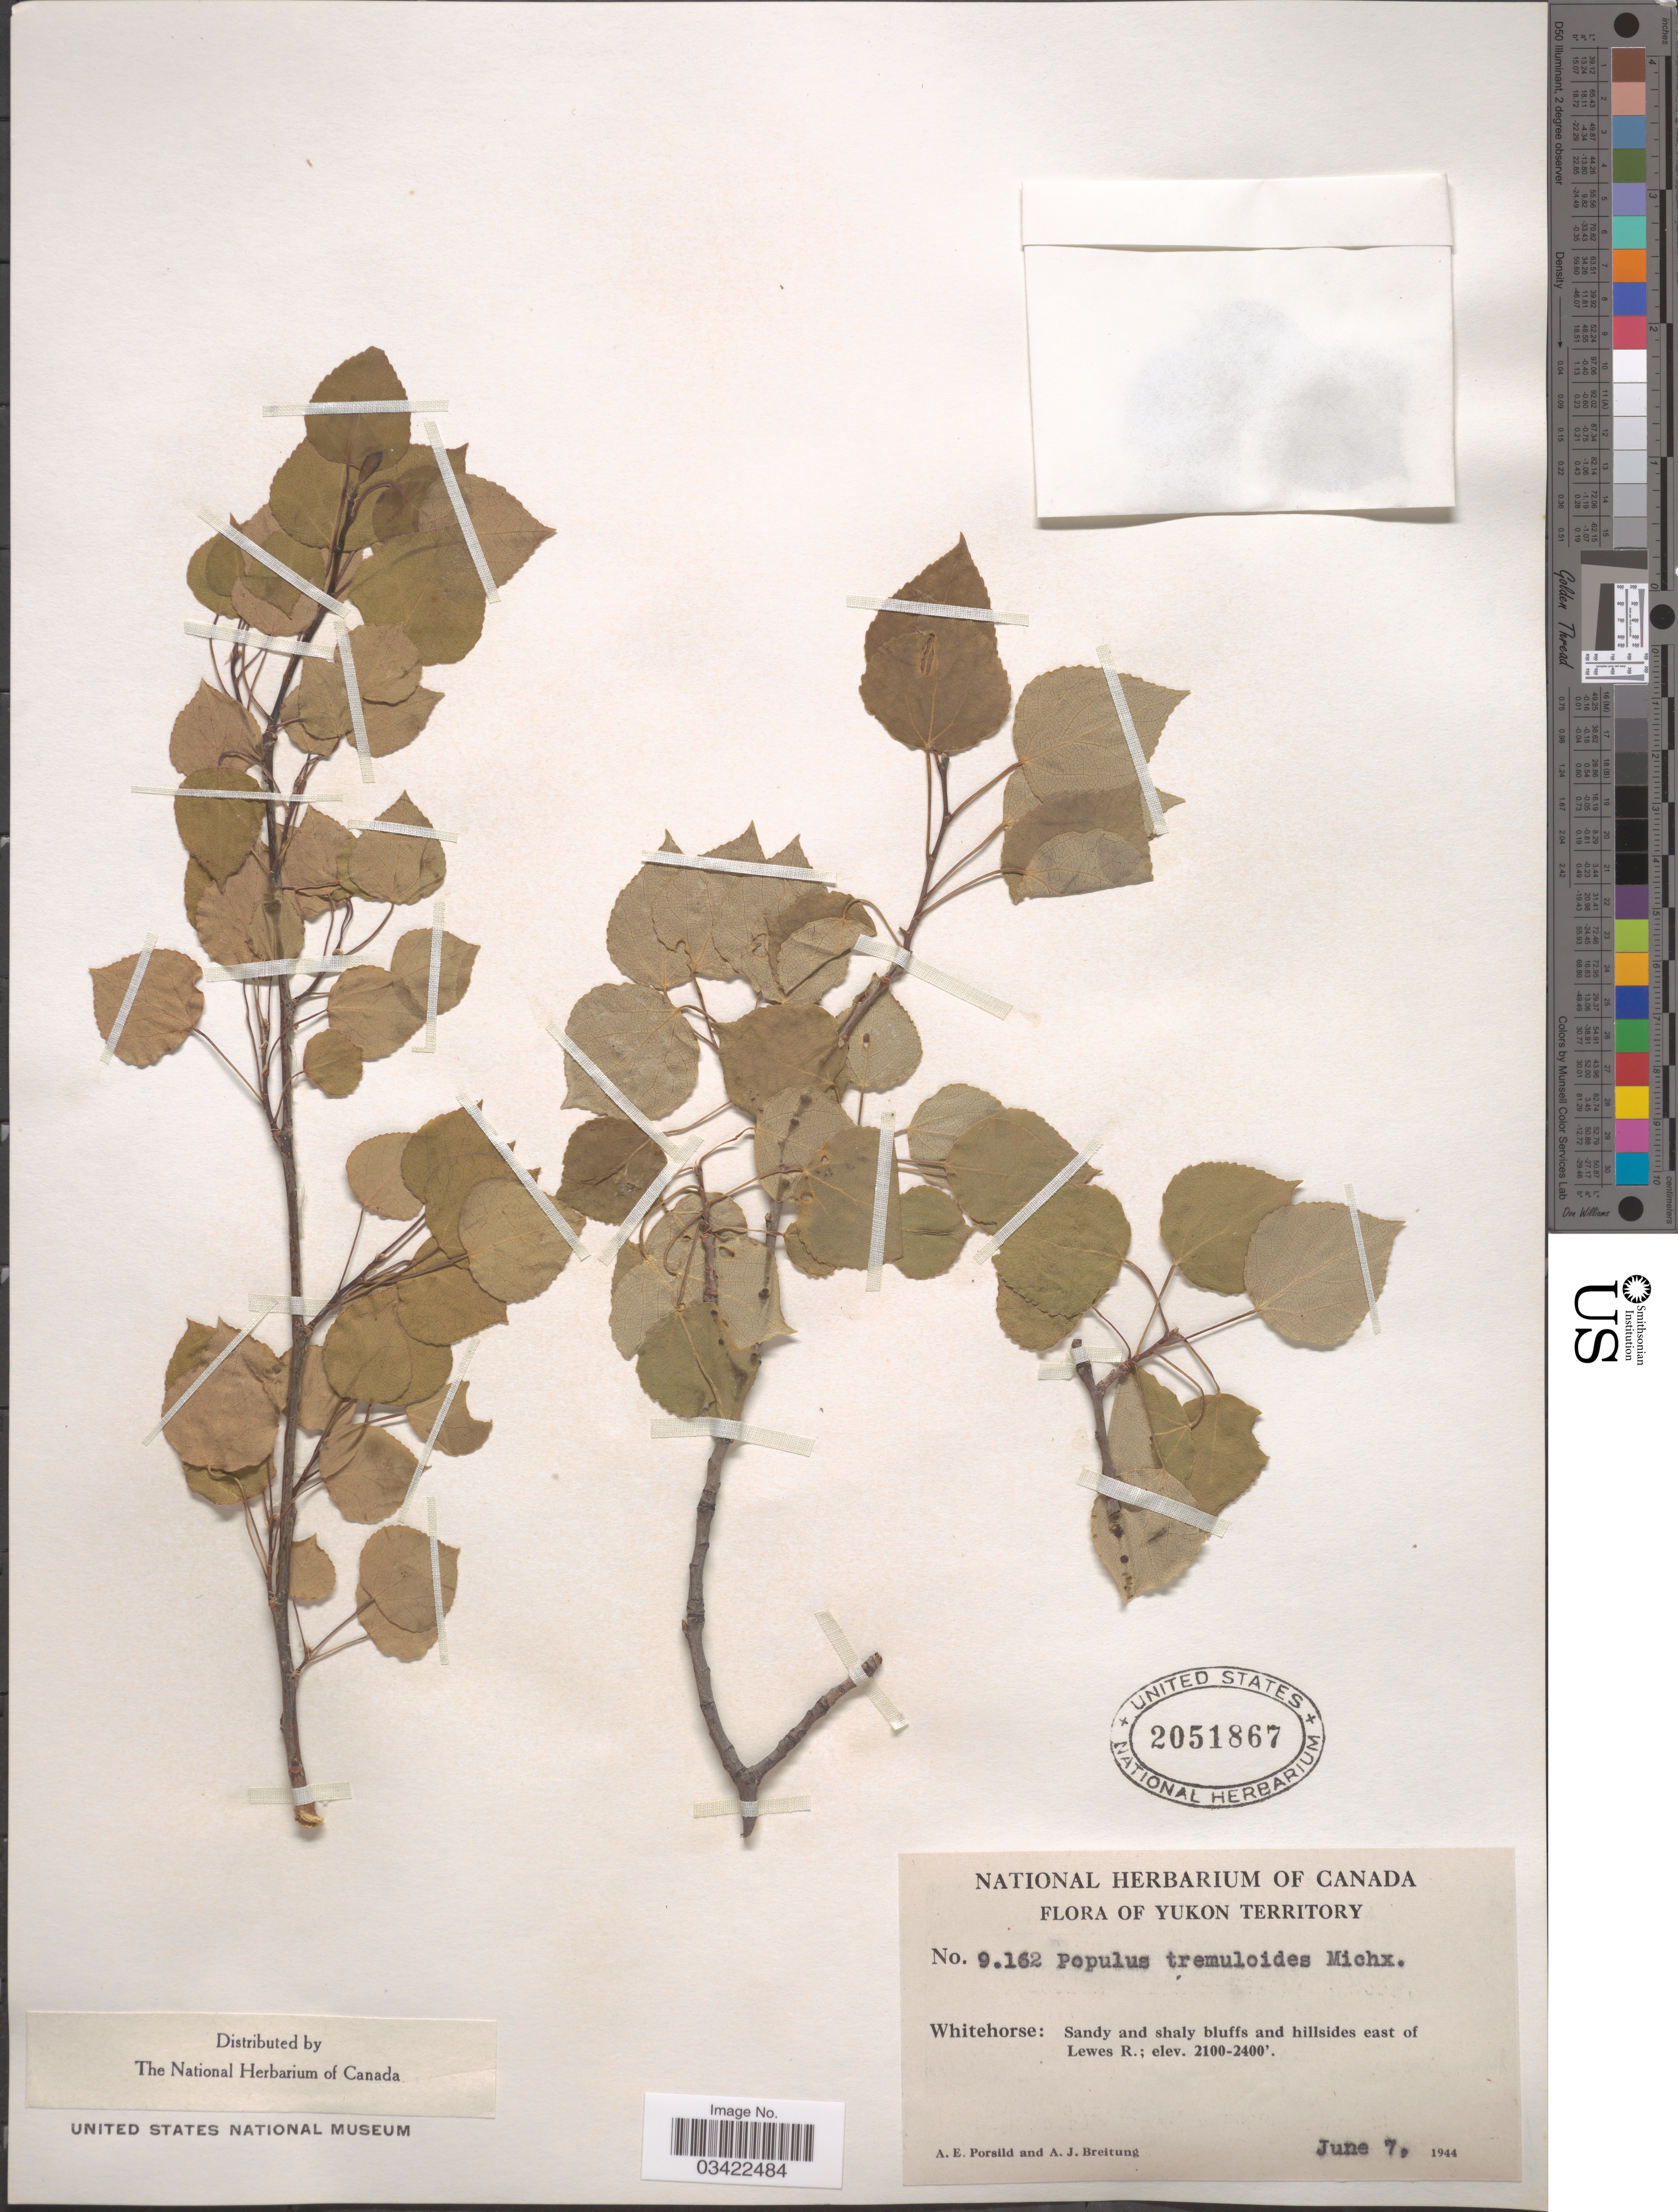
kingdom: Plantae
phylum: Tracheophyta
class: Magnoliopsida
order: Malpighiales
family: Salicaceae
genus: Populus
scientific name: Populus tremuloides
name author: Michx.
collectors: A. E. Porsild & A. Breitung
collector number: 9162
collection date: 1944-06-07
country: Canada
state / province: Yukon Territory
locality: Whitehorse: Sandy and shaly bluffs and hillsides east of Lewes R.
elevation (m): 640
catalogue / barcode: US 2051867